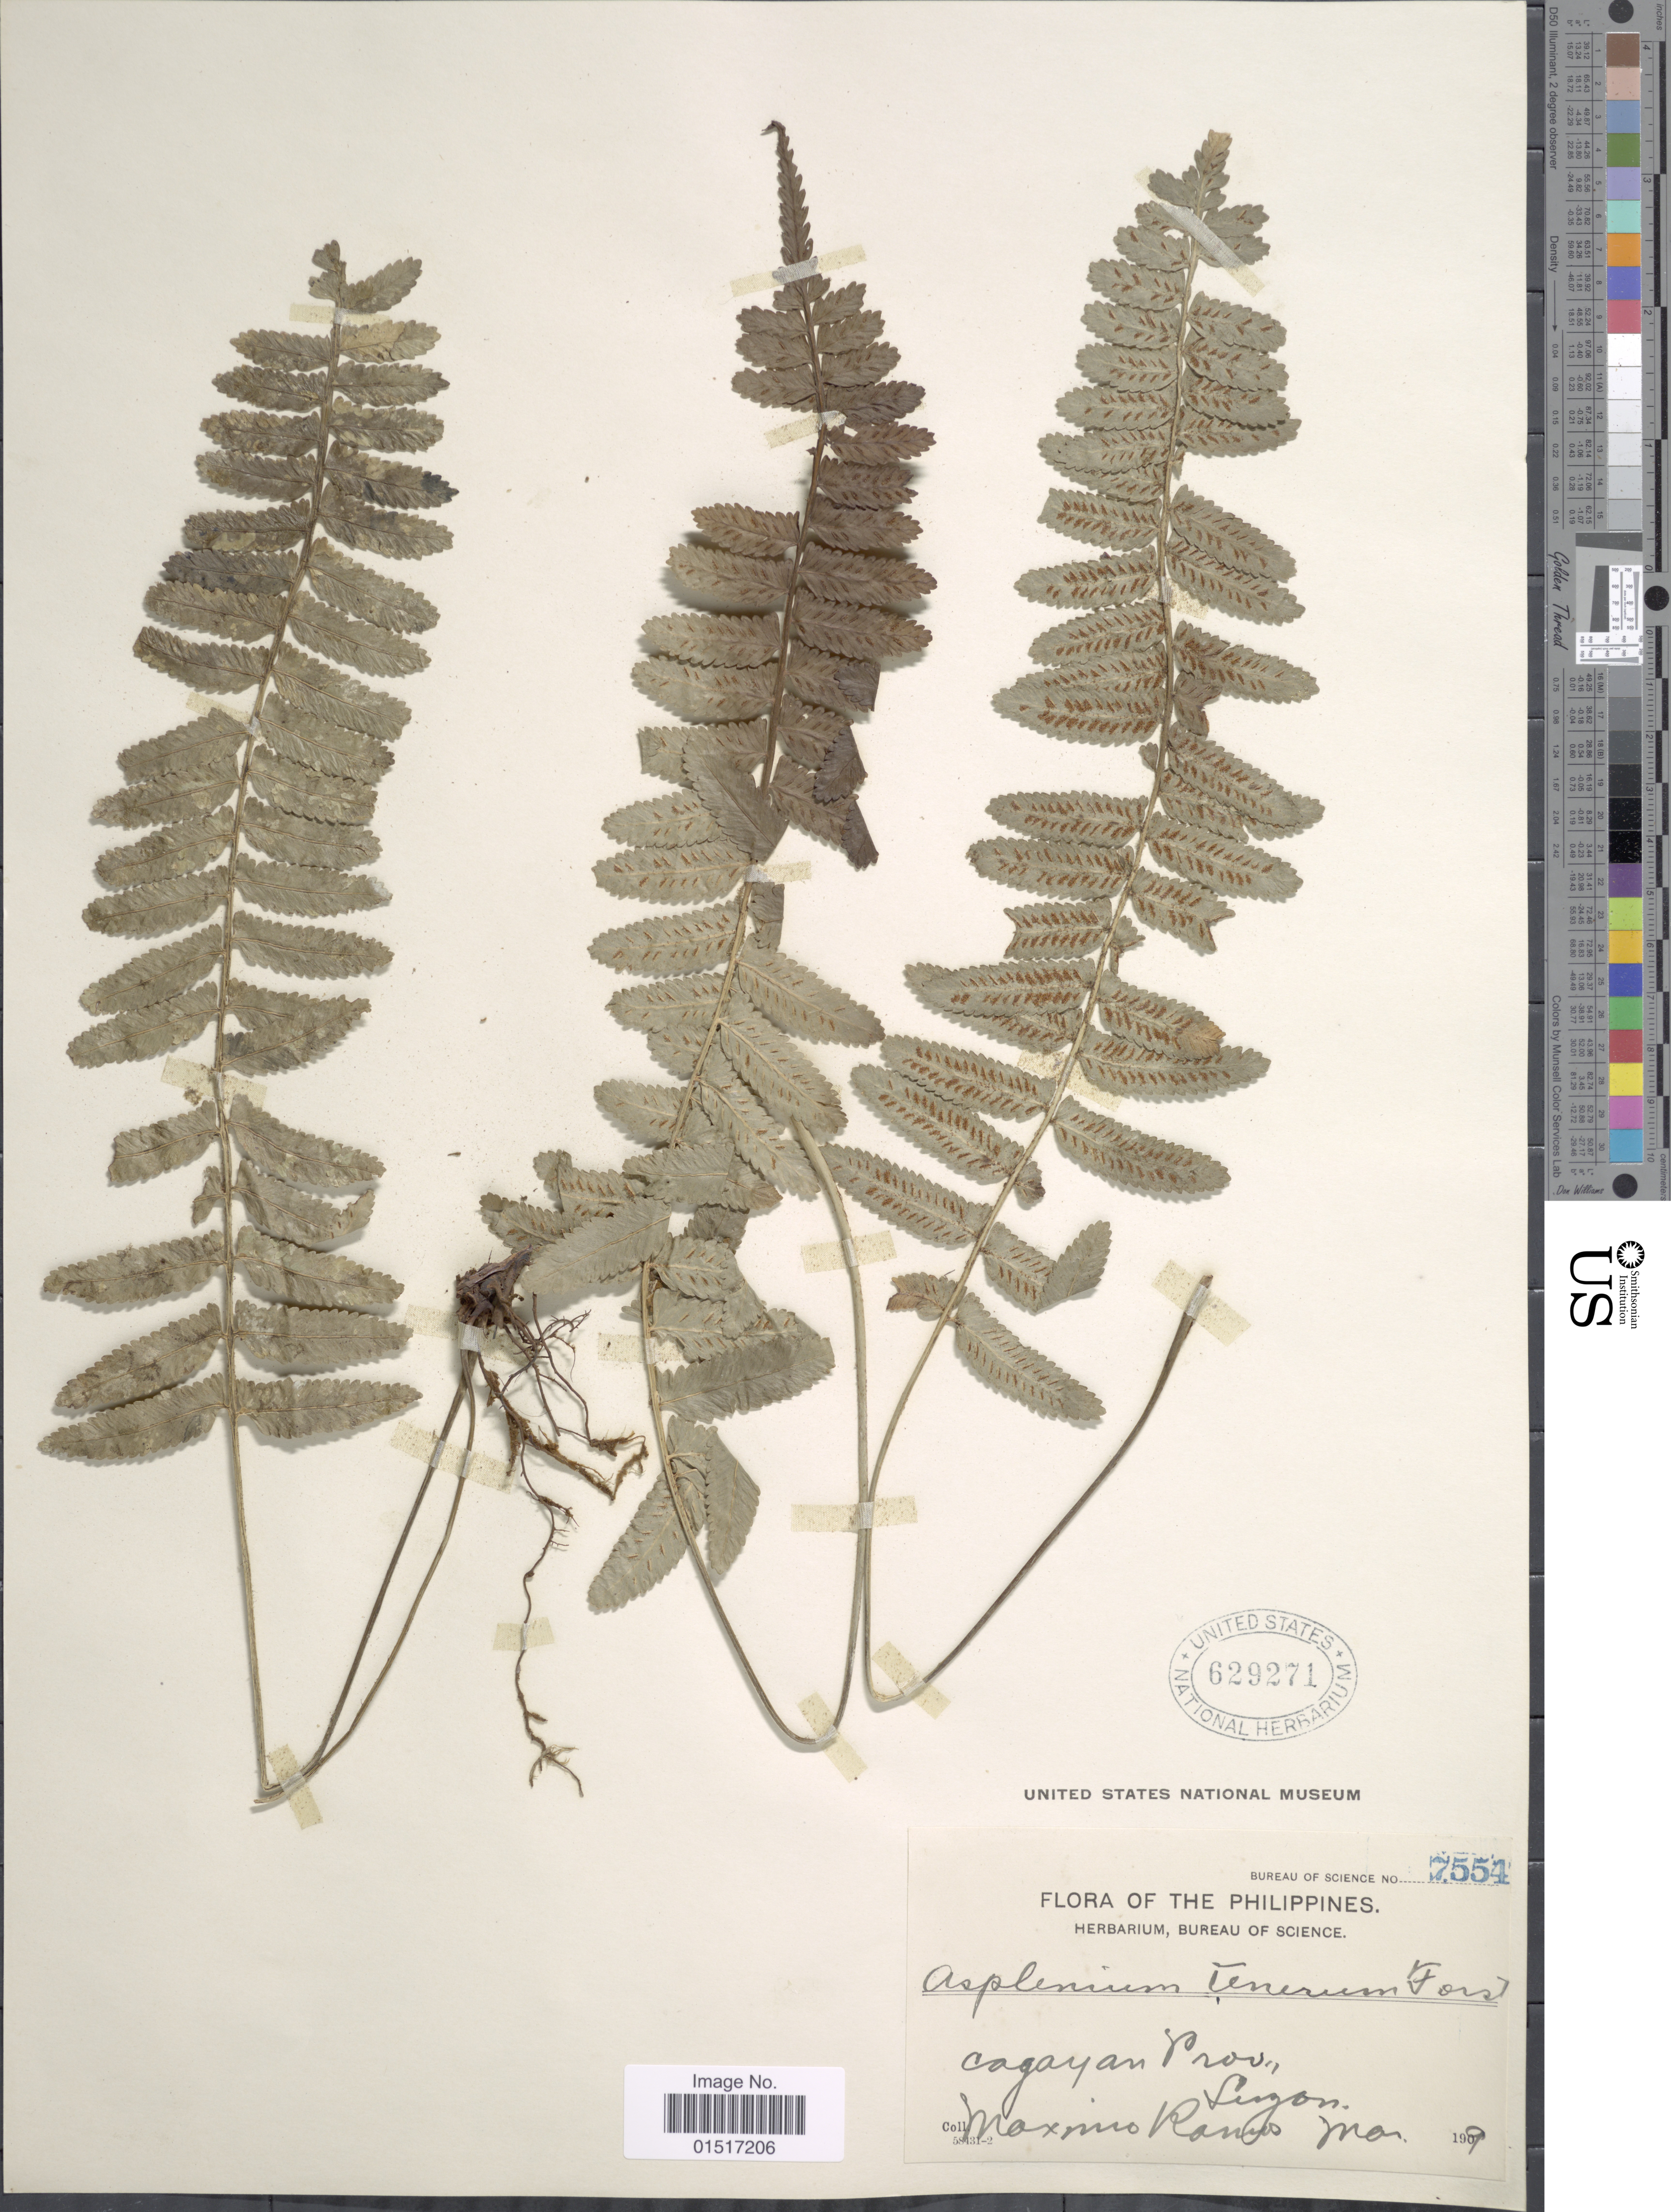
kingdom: Plantae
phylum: Tracheophyta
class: Polypodiopsida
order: Polypodiales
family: Aspleniaceae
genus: Asplenium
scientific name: Asplenium tenerum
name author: G. Forst.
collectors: M. Ramos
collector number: Bureau of Science 7554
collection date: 1909-03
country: Philippines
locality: Cagayan Prov., Luzon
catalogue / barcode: US 829271